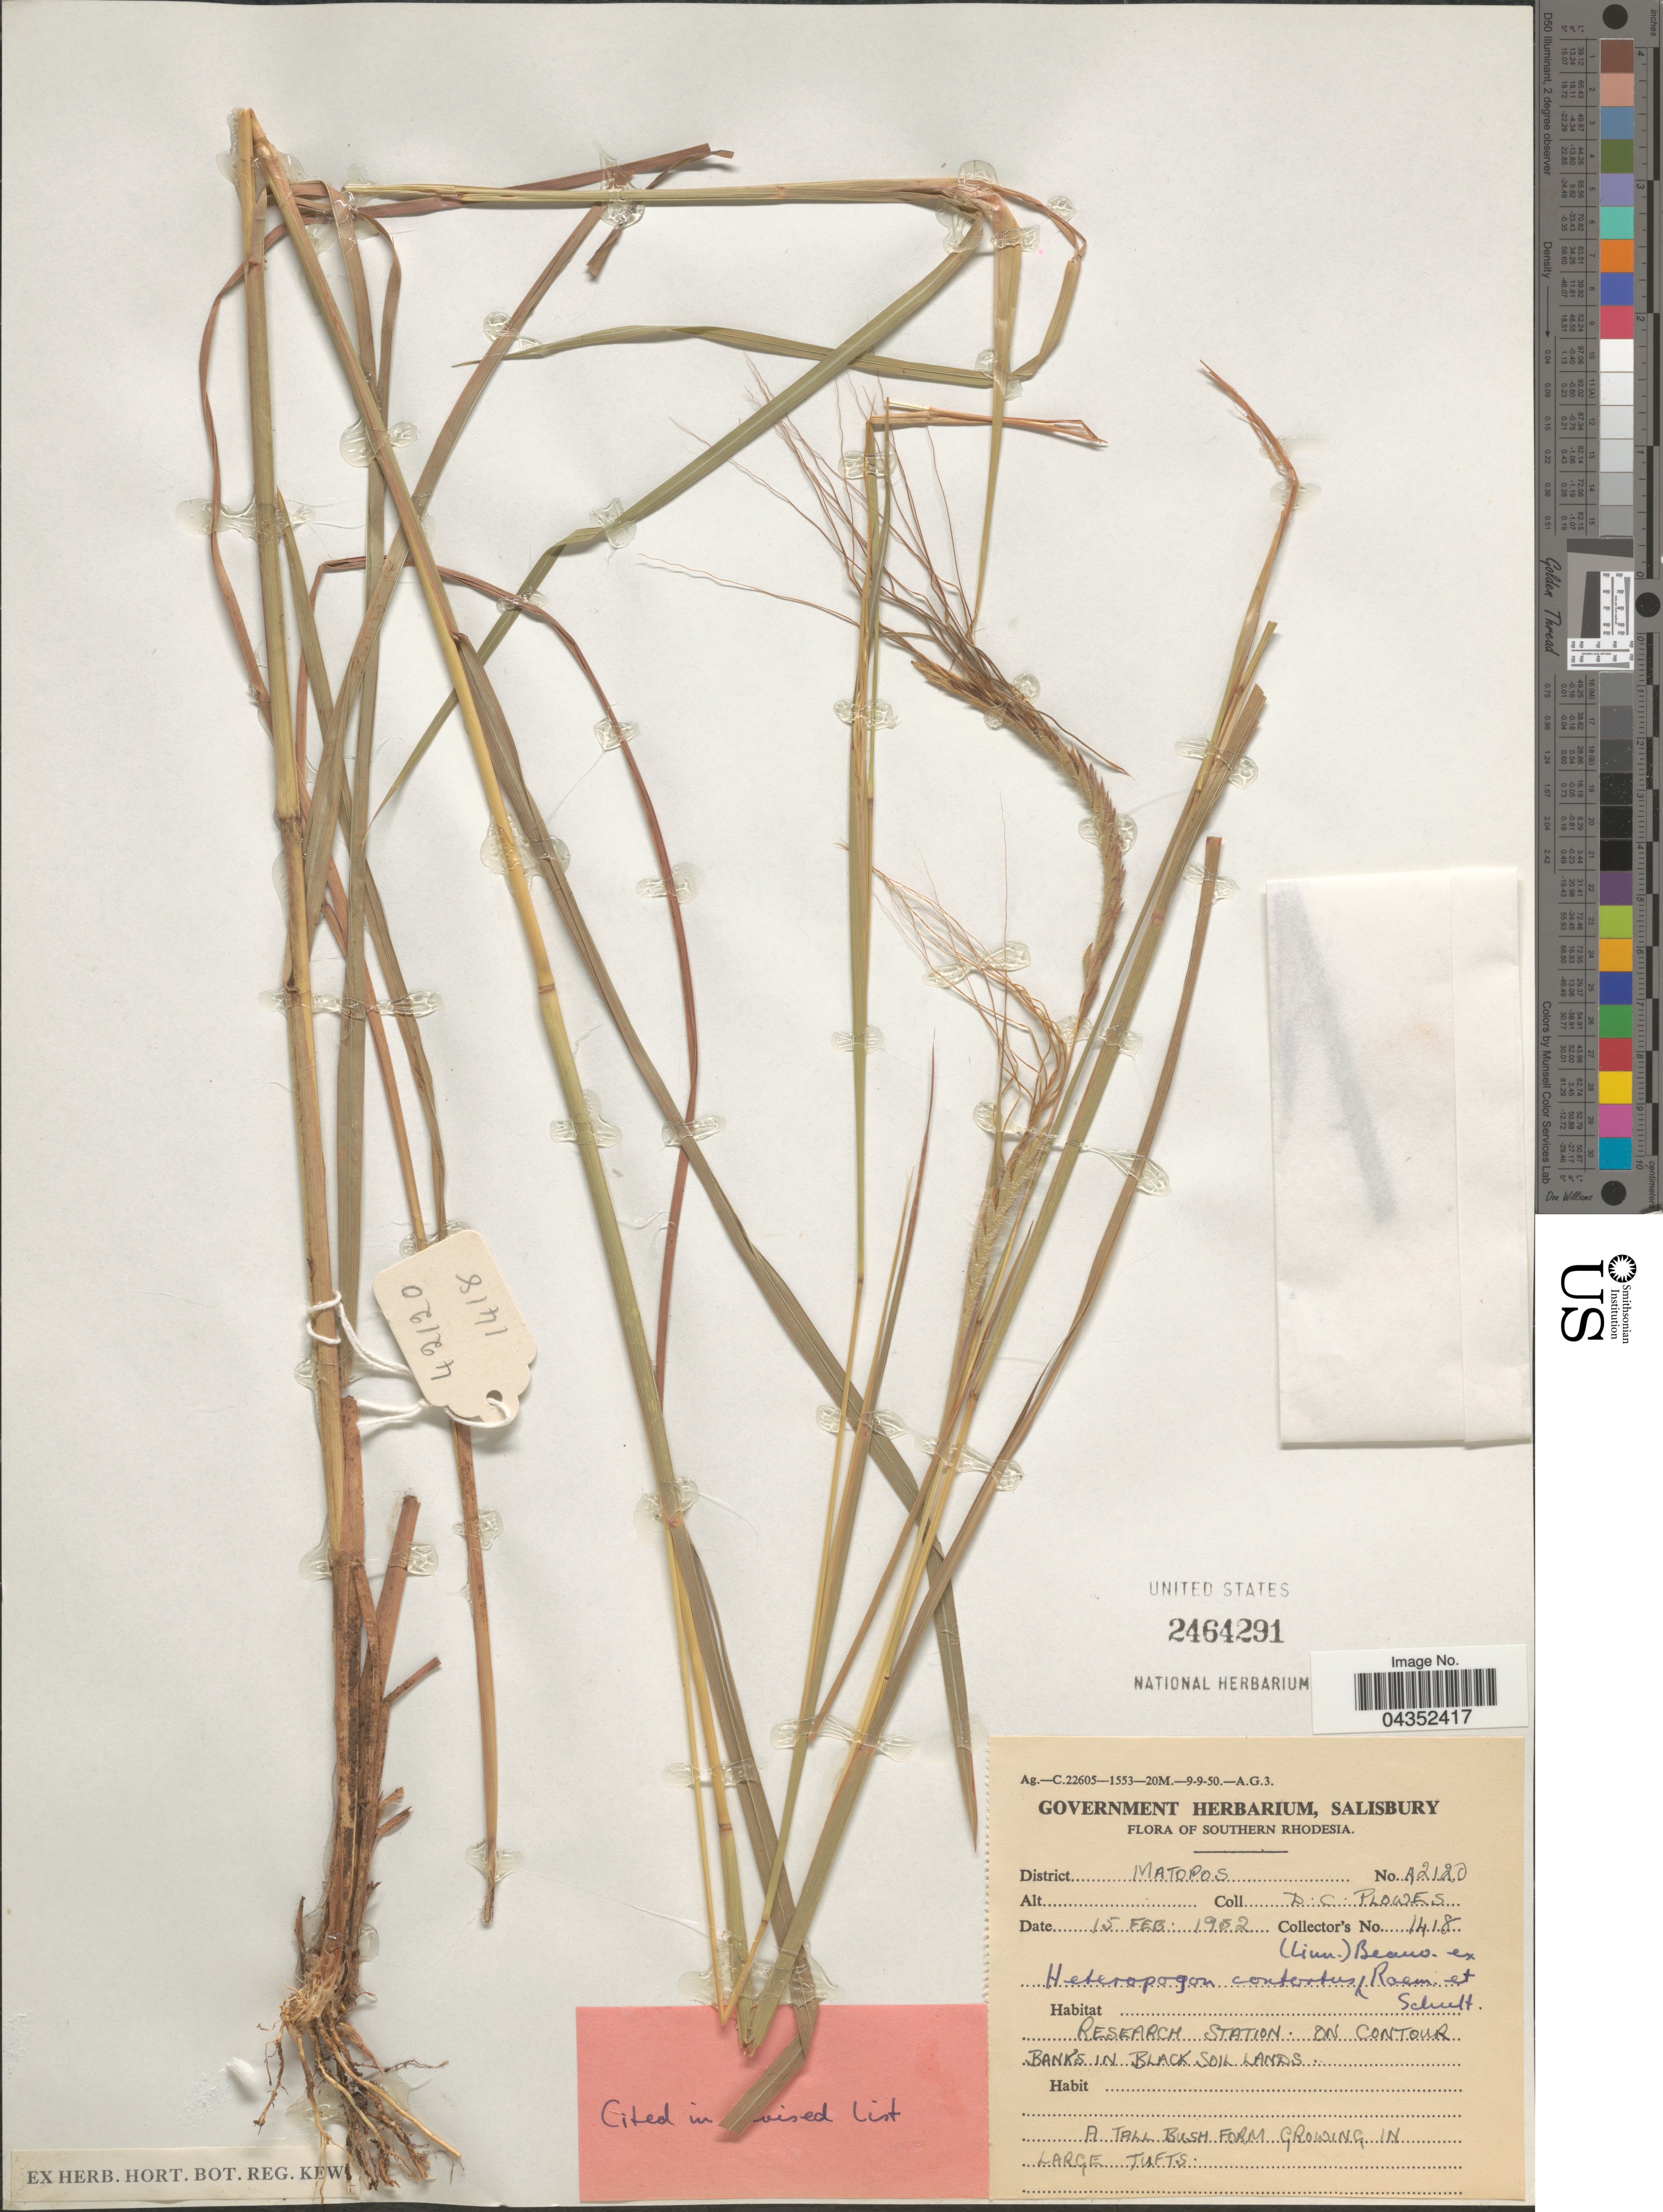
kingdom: Plantae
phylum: Tracheophyta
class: Liliopsida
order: Poales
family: Poaceae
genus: Heteropogon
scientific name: Heteropogon contortus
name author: (L.) P. Beauv. ex Roem. & Schult.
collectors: D.C. Plowes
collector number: A2120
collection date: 1902-02-15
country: Zimbabwe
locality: Southern Rhodesia. District Matopos. Research Station on Contour Banks in black soil lands.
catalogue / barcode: US 2464291